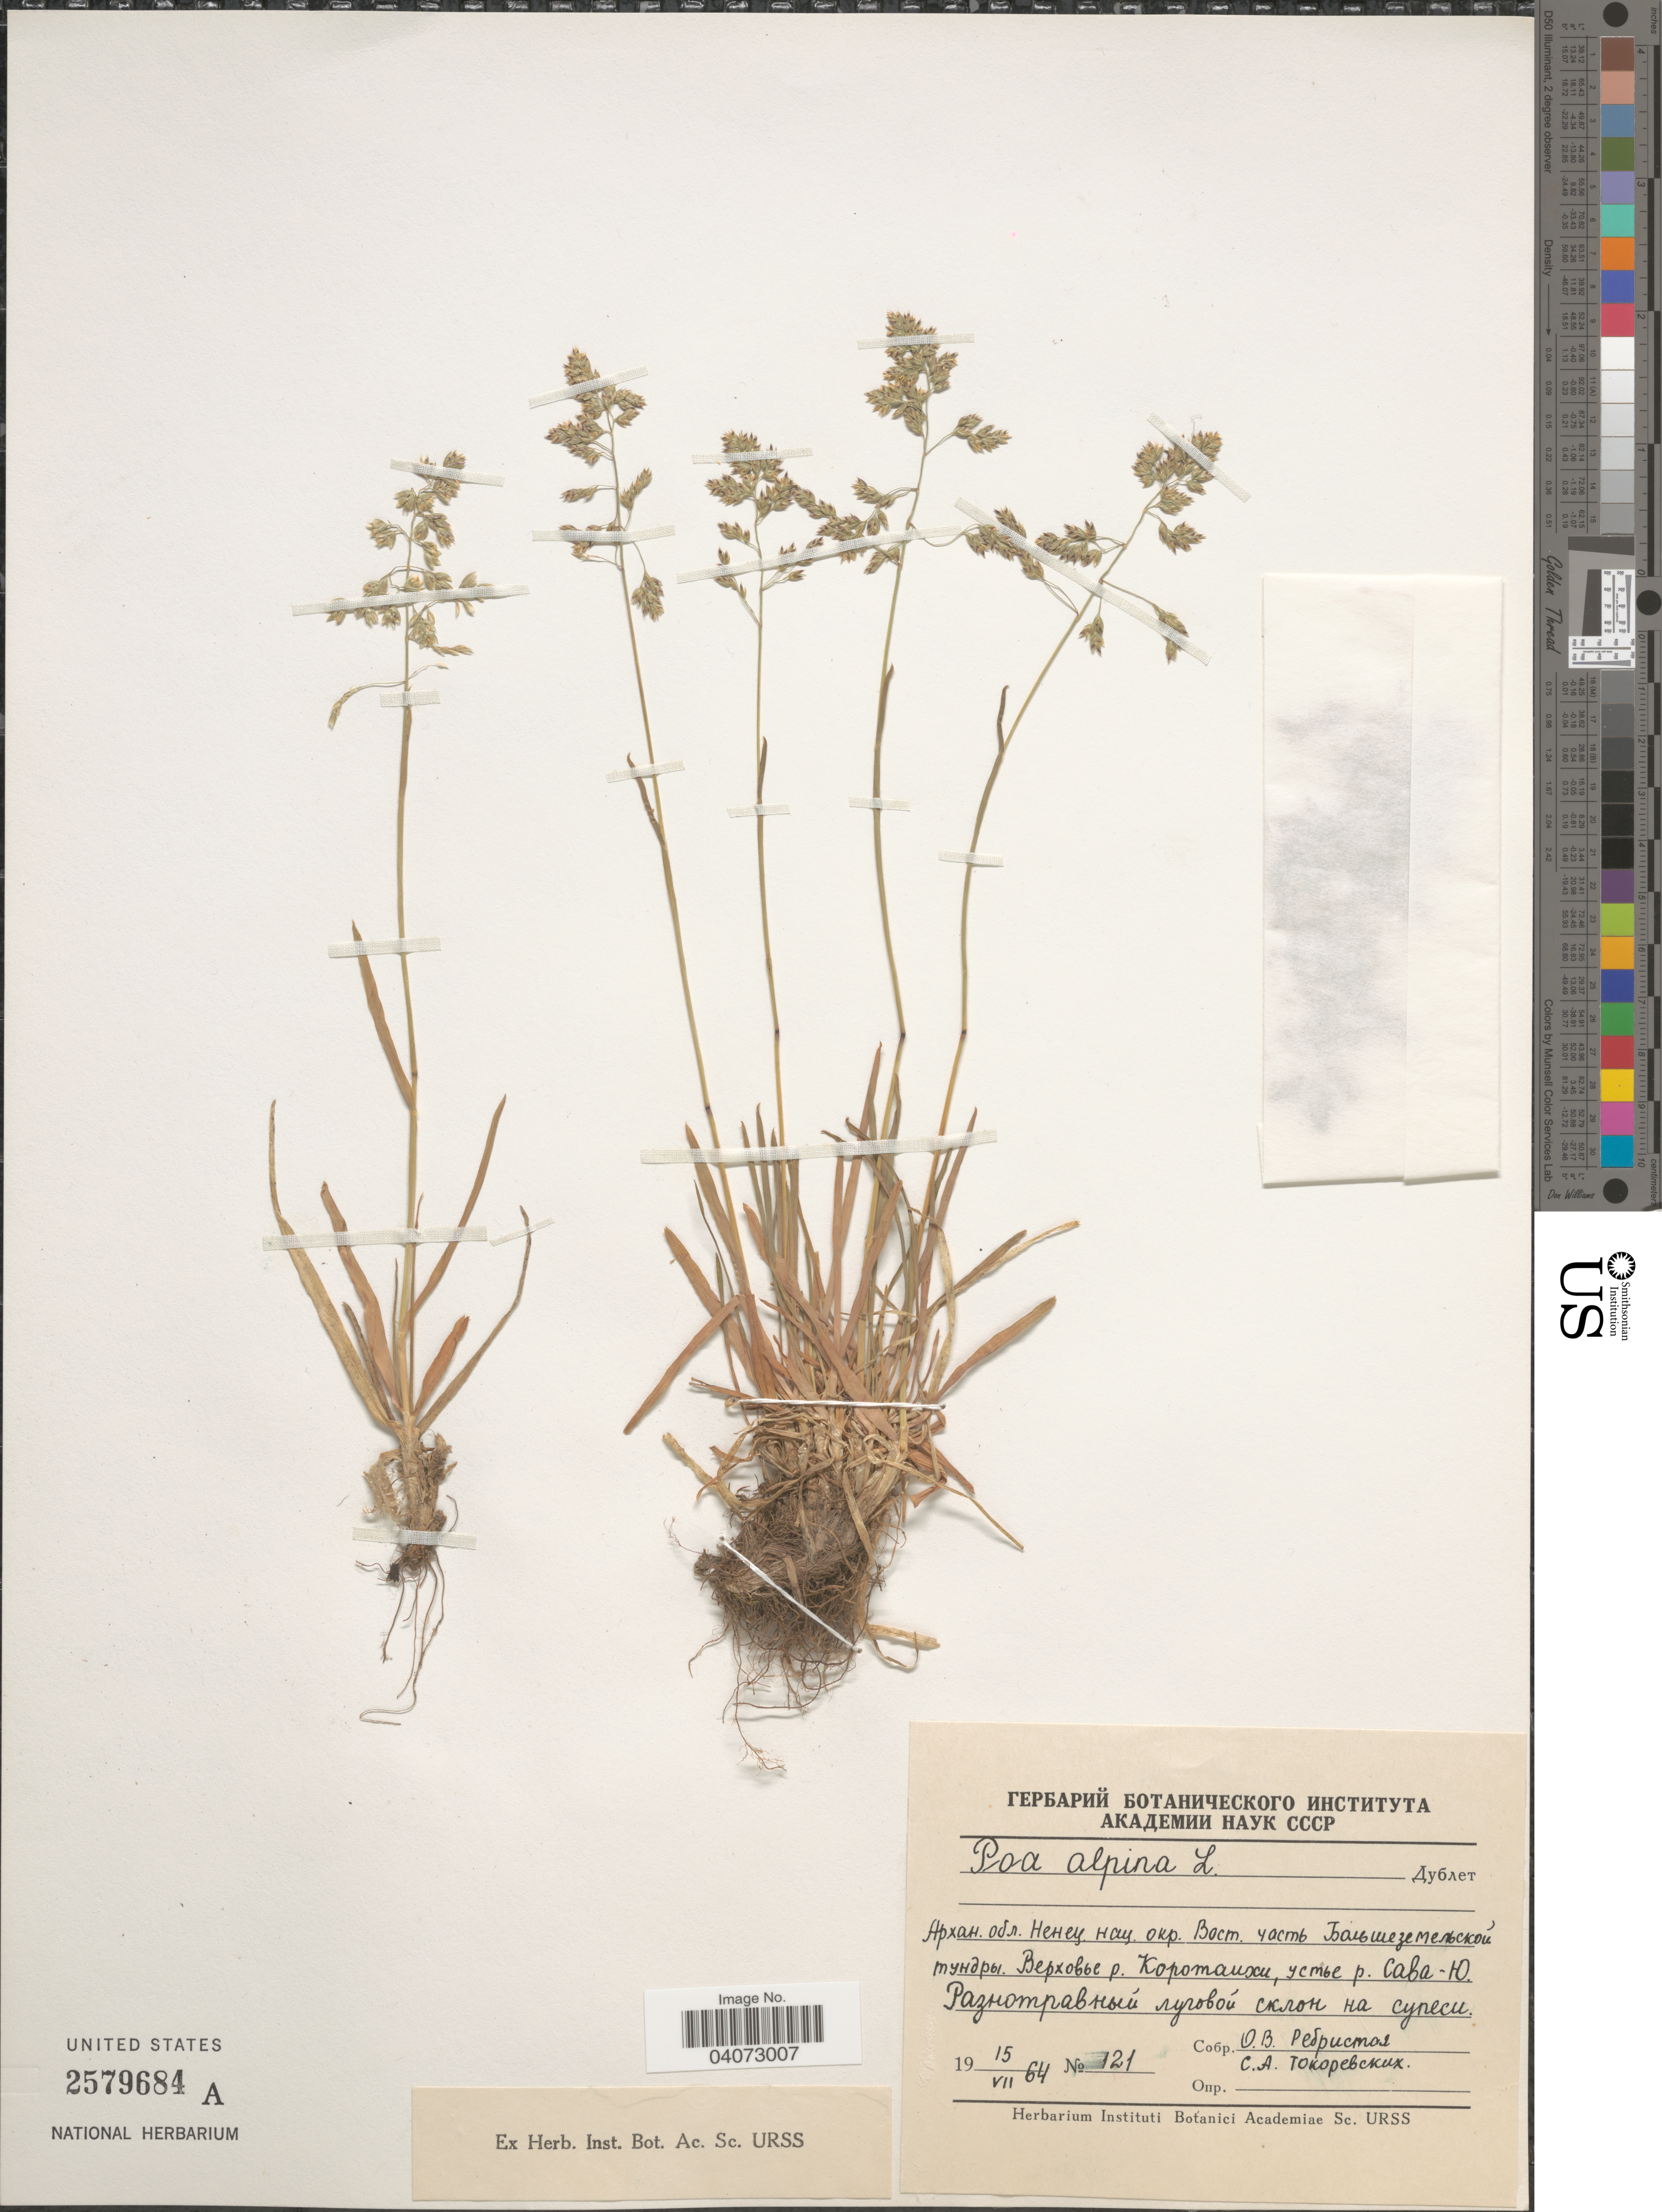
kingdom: Plantae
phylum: Tracheophyta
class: Liliopsida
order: Poales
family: Poaceae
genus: Poa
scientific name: Poa alpina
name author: L.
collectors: O. Rebristaya & X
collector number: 121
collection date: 1964-07-15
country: Russian Federation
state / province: Arkhangelsk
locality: Nenets Autonomous District, Upper of river Korotaikha, mouth of river Sava-U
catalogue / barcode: US 2579684A